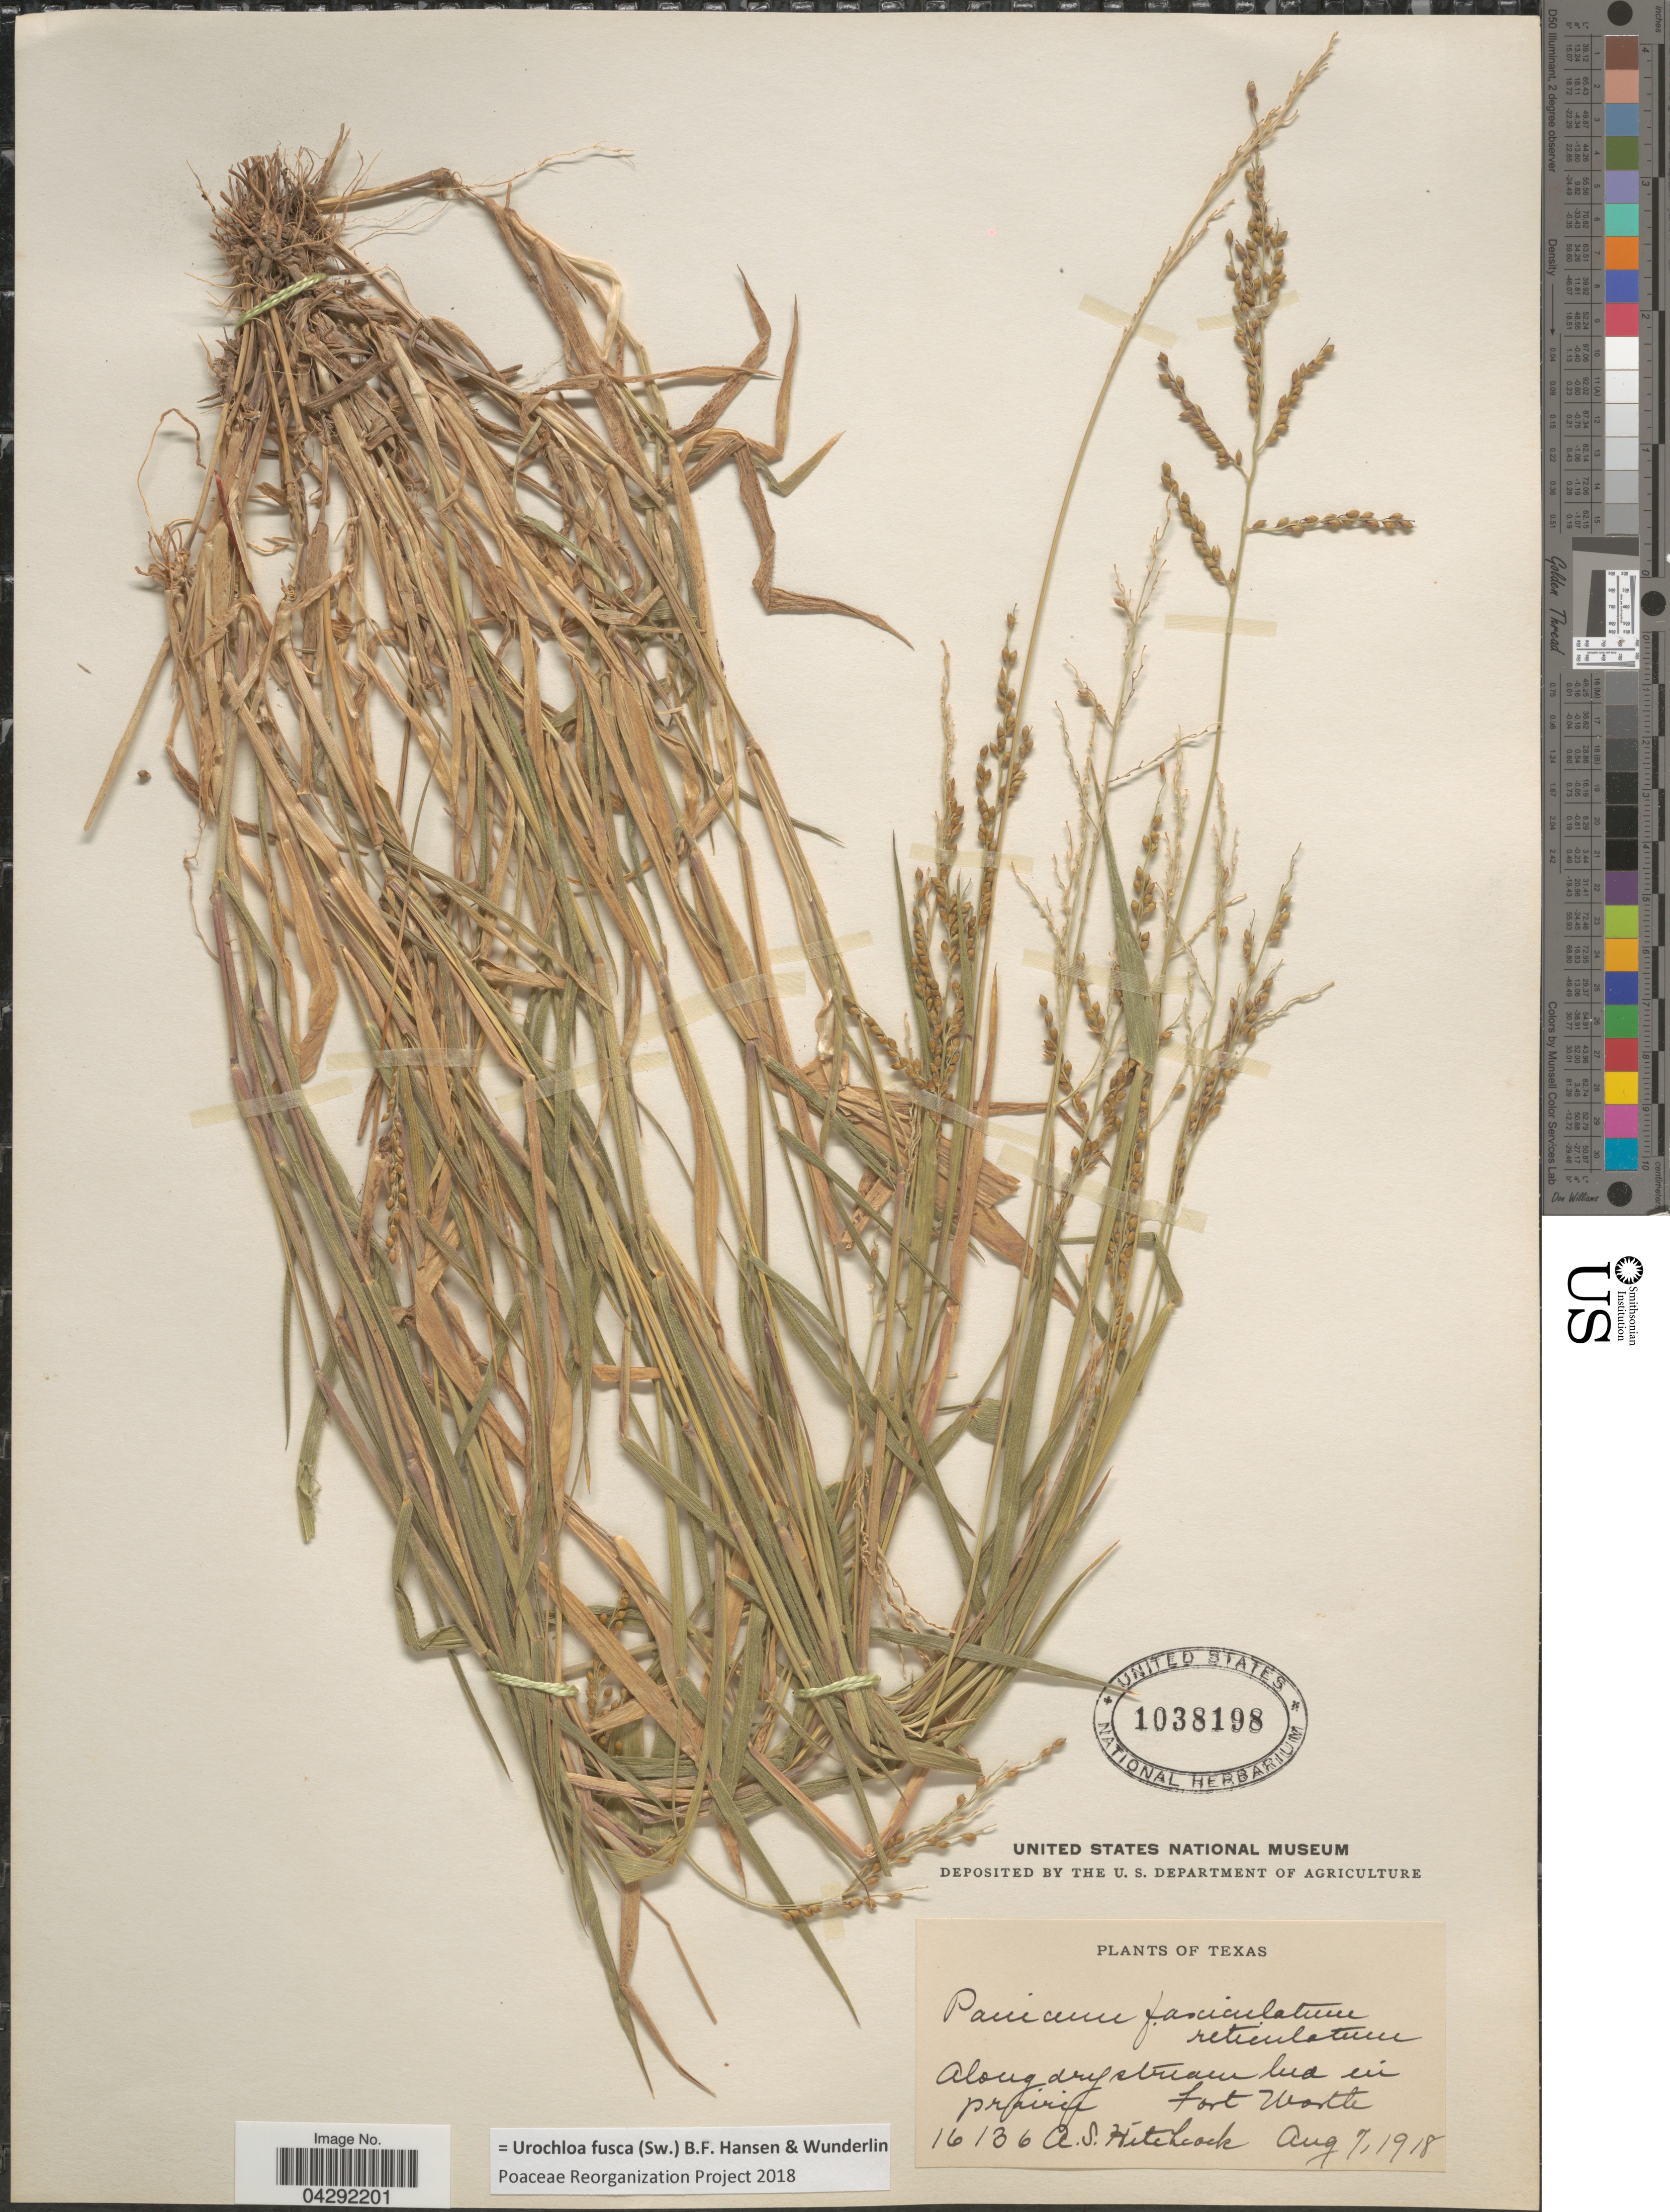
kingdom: Plantae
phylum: Tracheophyta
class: Liliopsida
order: Poales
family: Poaceae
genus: Urochloa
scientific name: Urochloa fusca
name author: (Sw.) B.F. Hansen & Wunderlin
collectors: A. S. Hitchcock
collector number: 16136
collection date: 1918-08-07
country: United States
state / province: Texas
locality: Fort Worth.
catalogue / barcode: US 1038198